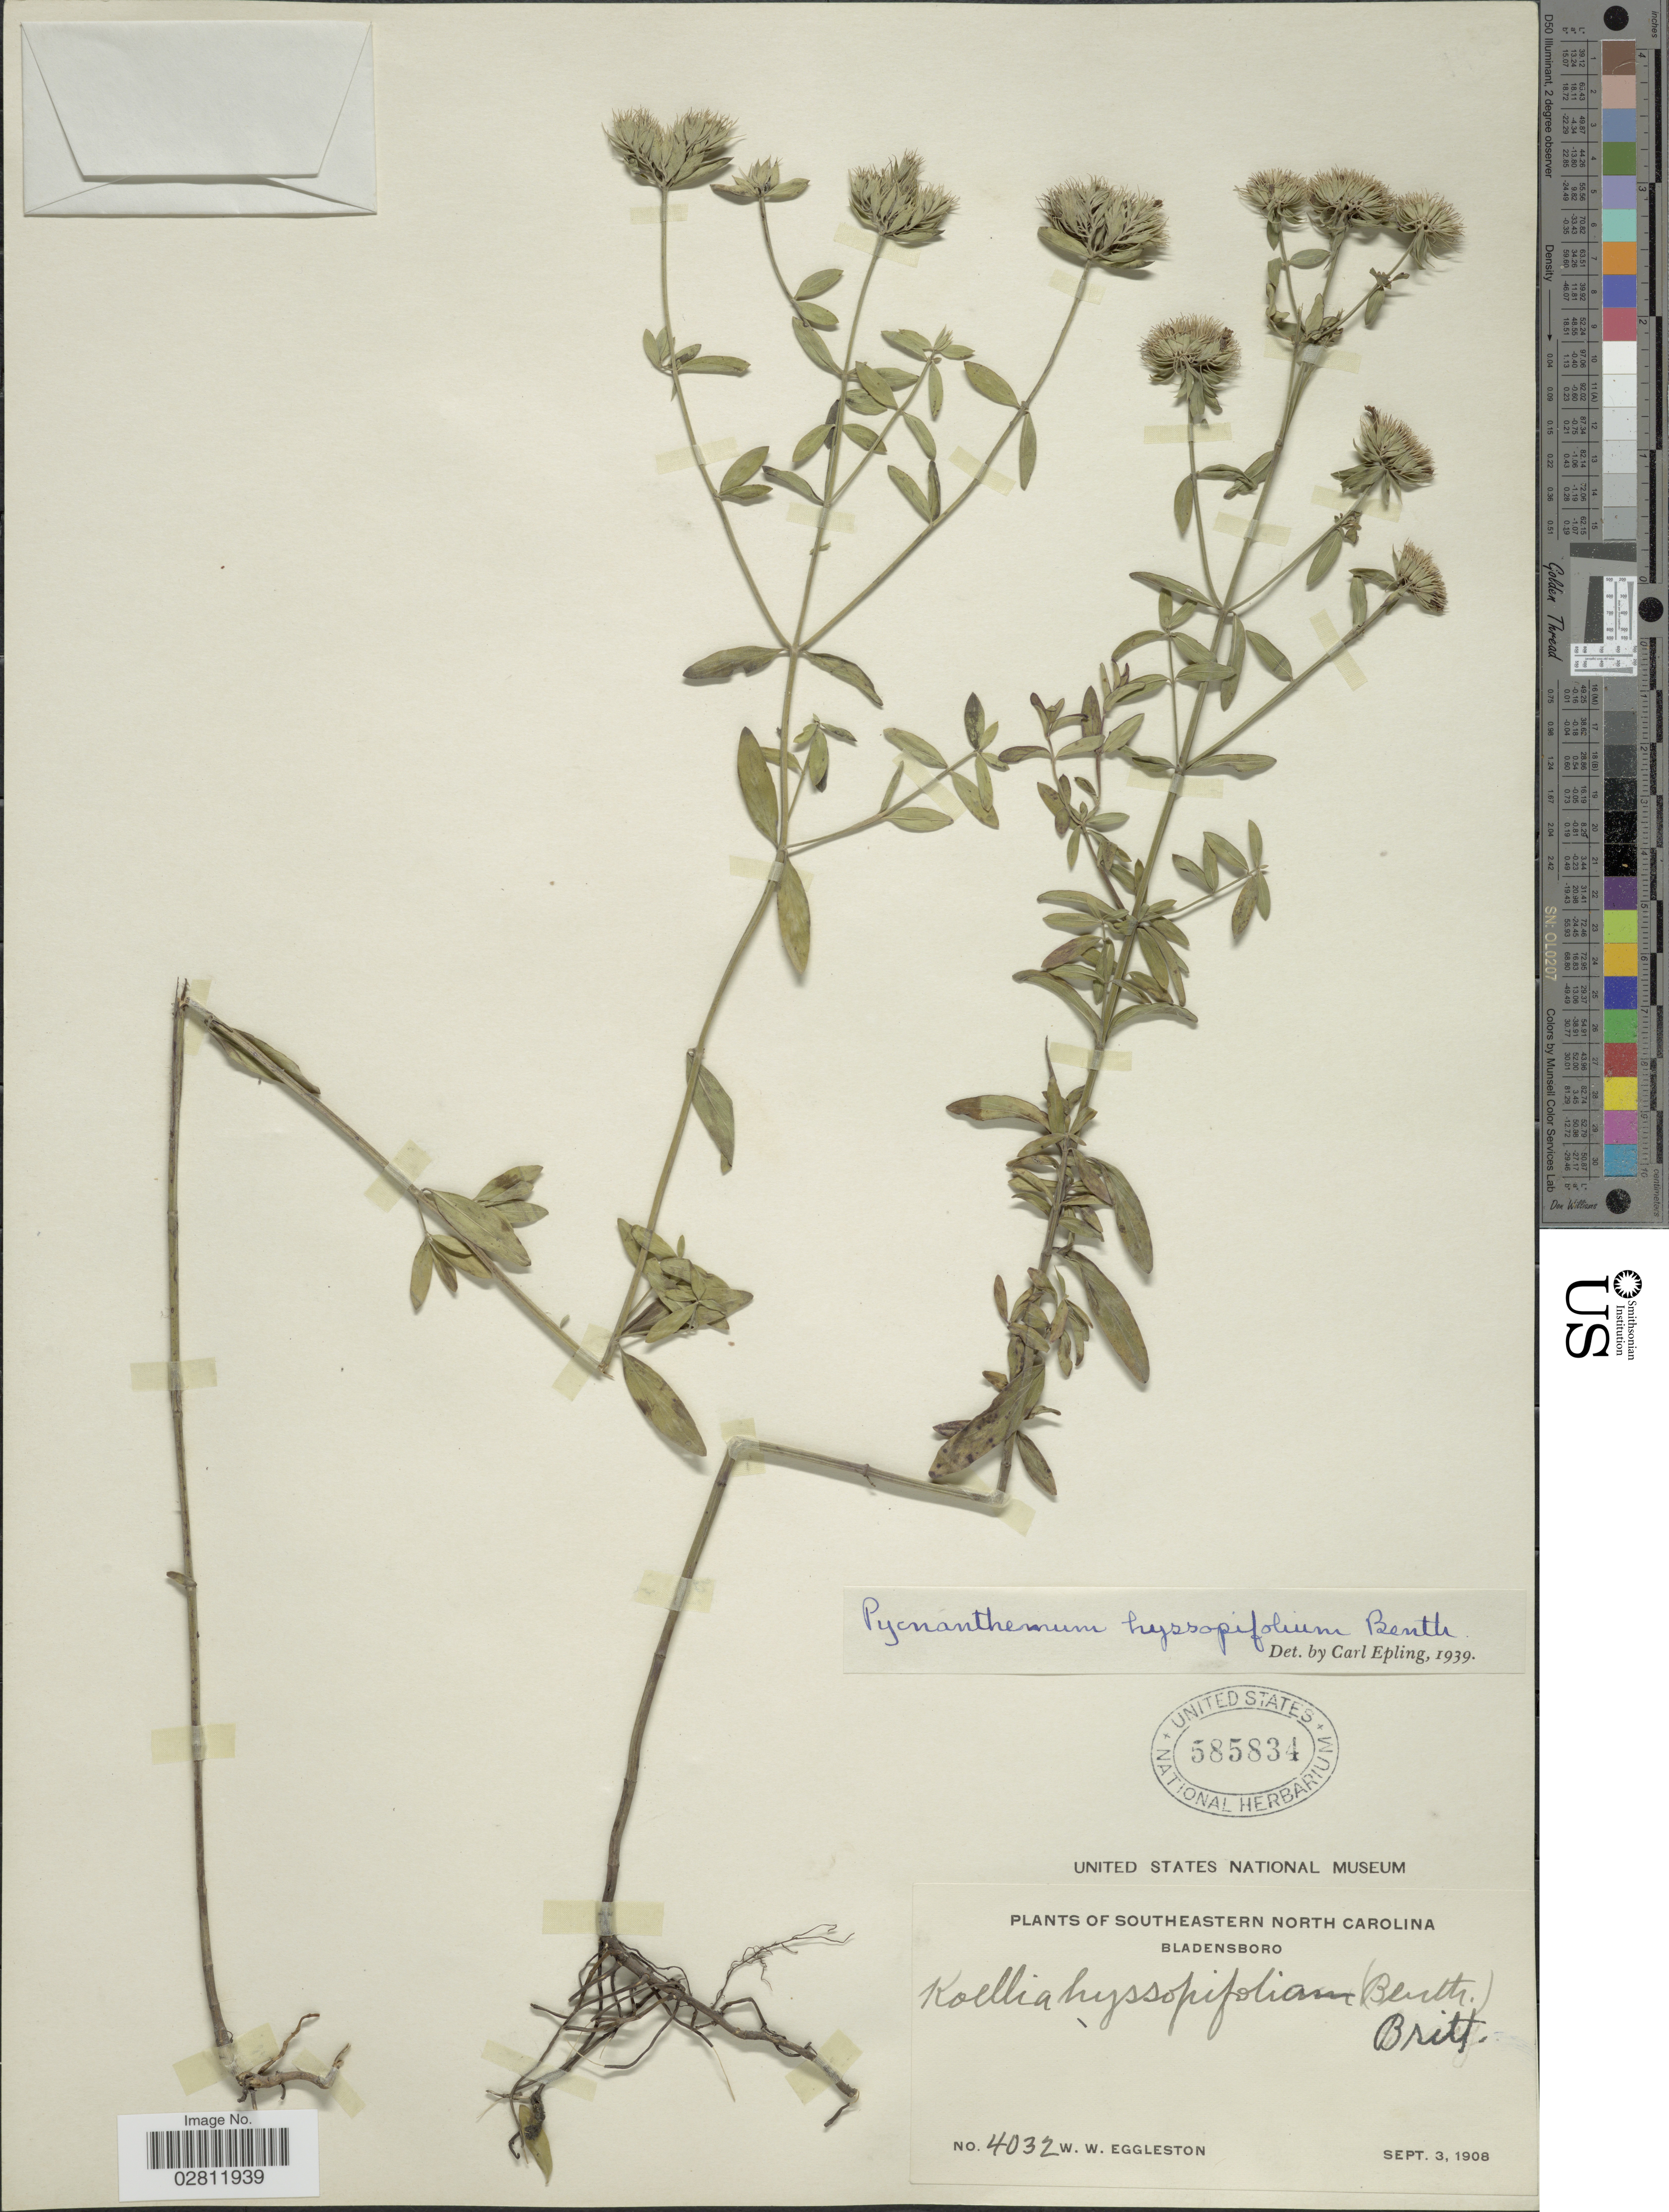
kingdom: Plantae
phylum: Tracheophyta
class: Magnoliopsida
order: Lamiales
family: Lamiaceae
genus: Pycnanthemum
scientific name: Pycnanthemum flexuosum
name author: (Walter) Britton, Stearns & Poggenb.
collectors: W. W. Eggleston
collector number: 4032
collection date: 1908-09-03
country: United States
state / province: North Carolina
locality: Southeastern North Carolina. Bladensboro.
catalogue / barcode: US 585834